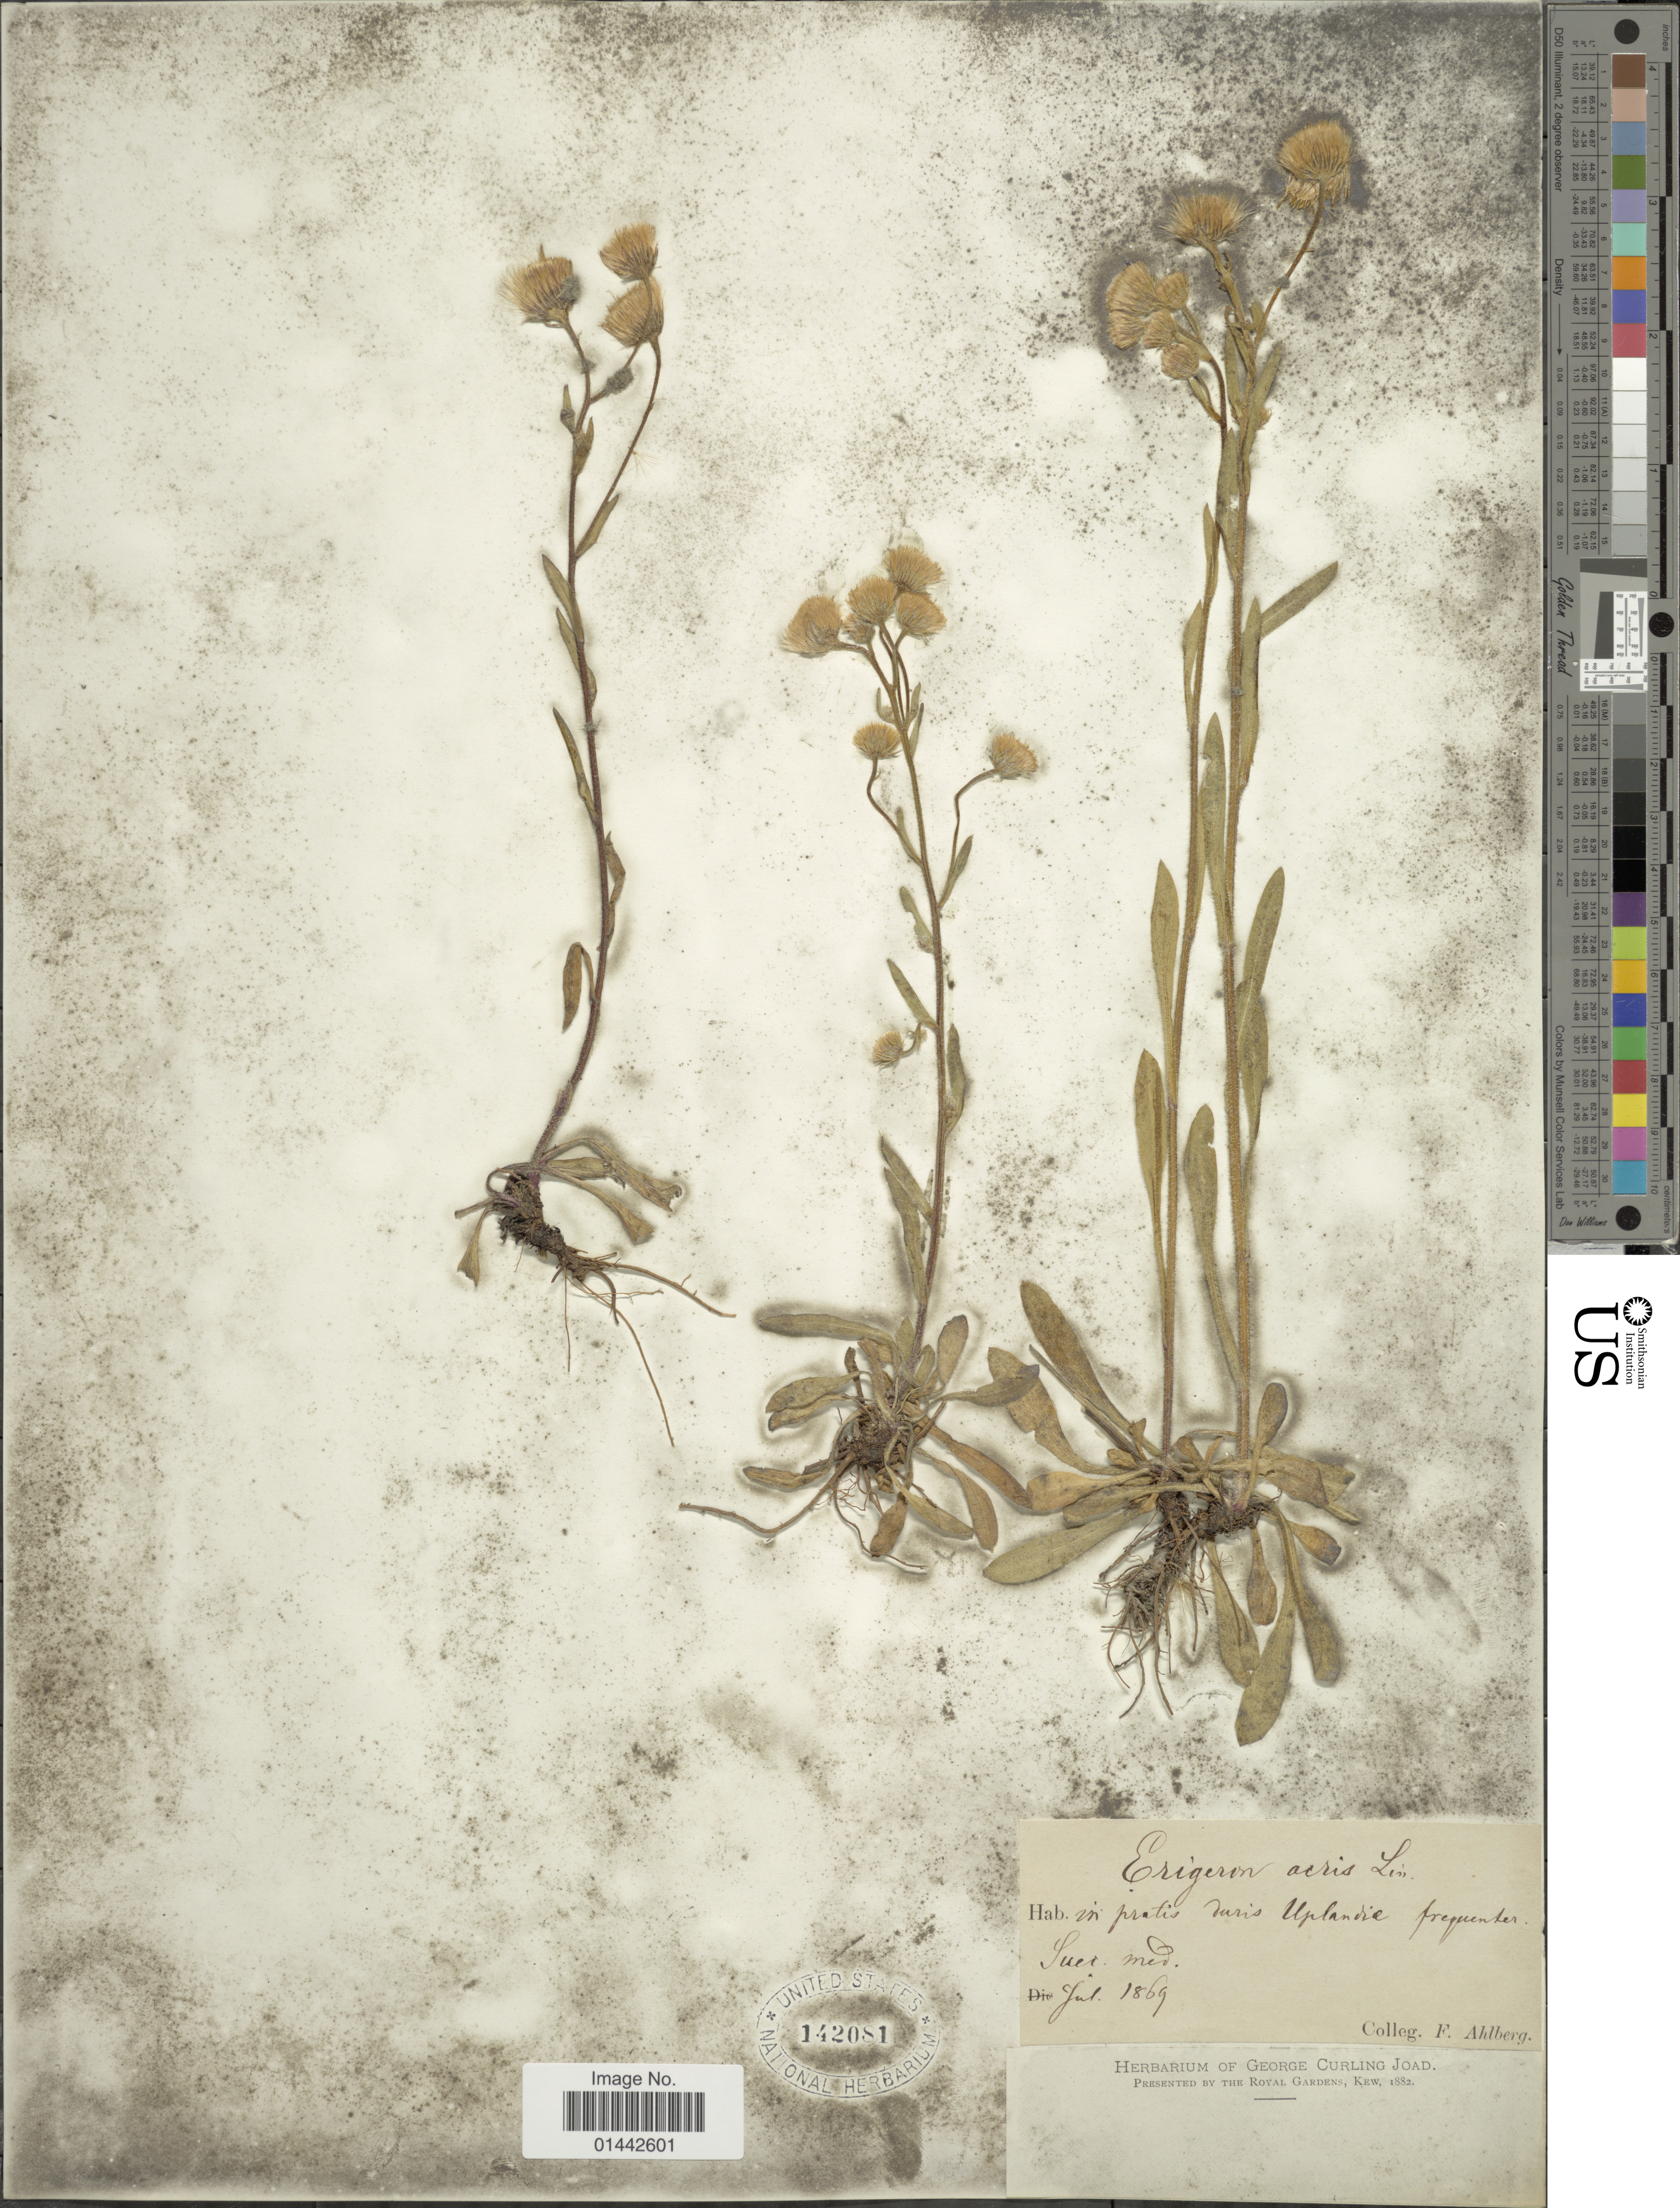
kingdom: Plantae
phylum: Tracheophyta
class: Magnoliopsida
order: Asterales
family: Asteraceae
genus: Erigeron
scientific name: Erigeron acris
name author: L.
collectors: F. Ahlberg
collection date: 1869-07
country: Sweden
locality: In pratis duris Uplandia frequentes, Suec. med. [unsure placement]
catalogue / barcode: US 142081